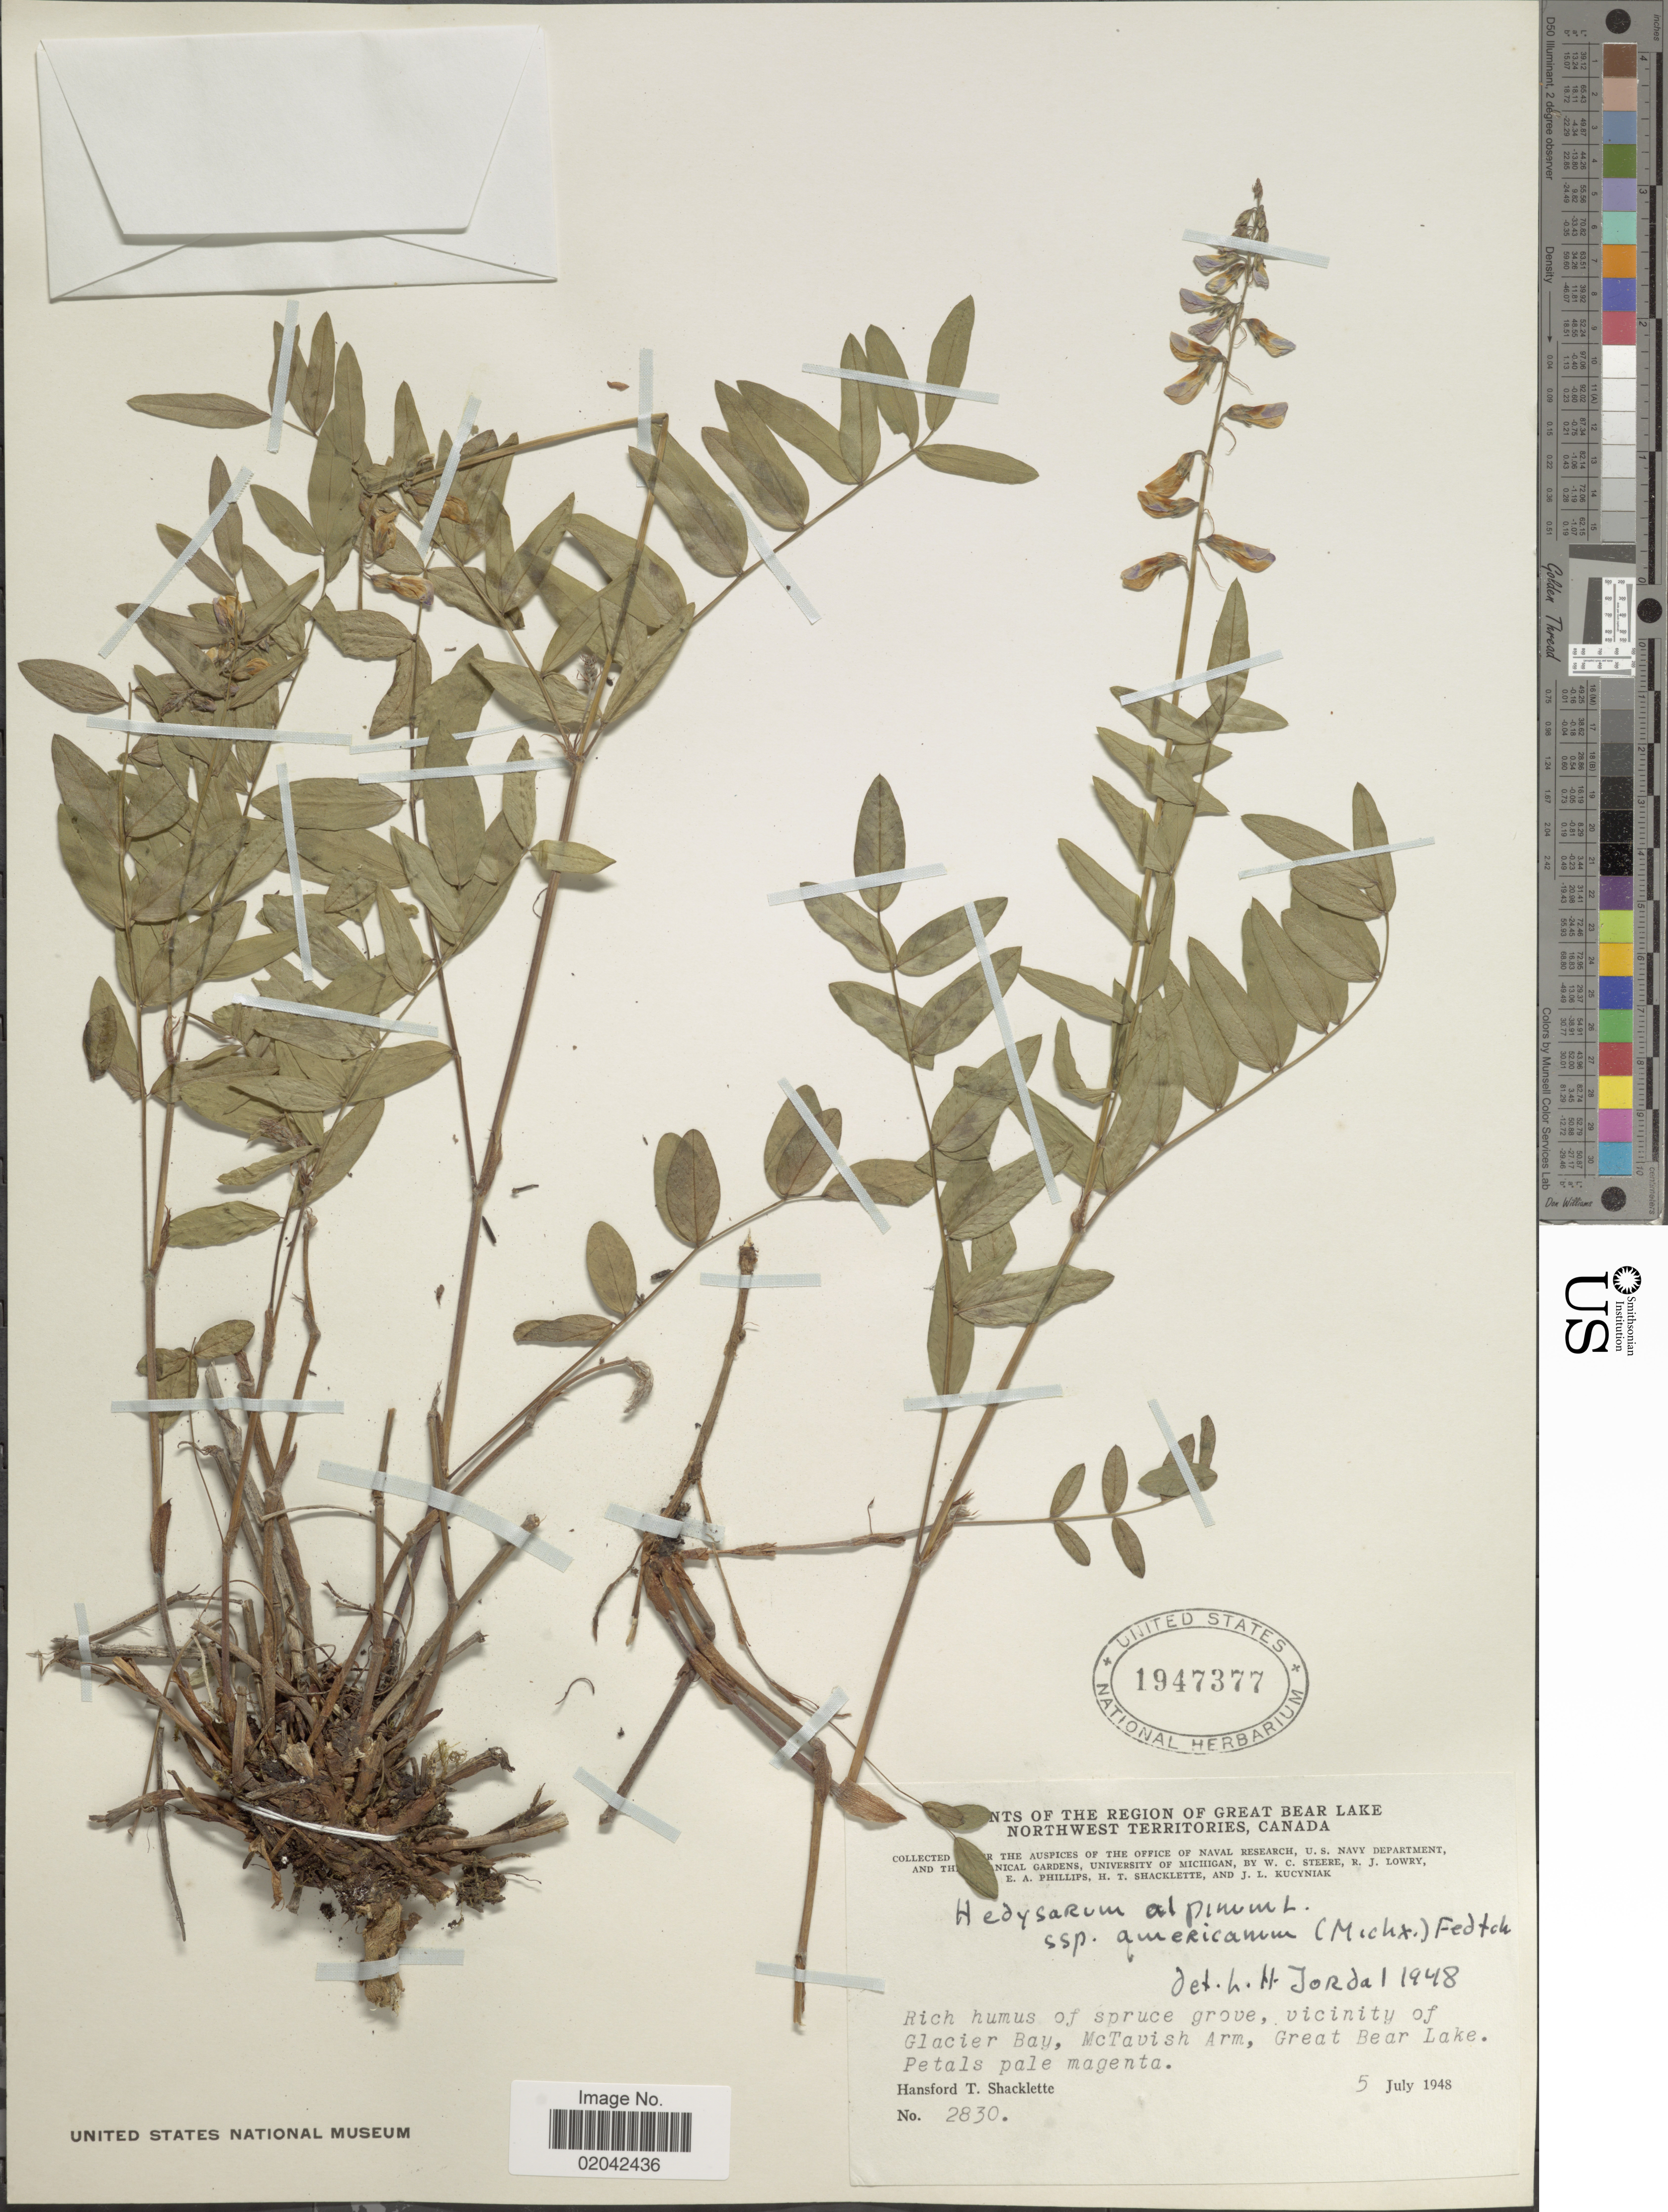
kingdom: Plantae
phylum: Tracheophyta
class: Magnoliopsida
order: Fabales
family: Fabaceae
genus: Hedysarum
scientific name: Hedysarum alpinum var. americanum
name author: Michx. ex Pursh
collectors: H. Shacklette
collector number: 2830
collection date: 1948-07-05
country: Canada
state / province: Northwest Territories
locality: Region of Great Bear Lake, Vicinity of Glacier Bay, McTavish Arm, Great Bear Lake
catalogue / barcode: US 1947377